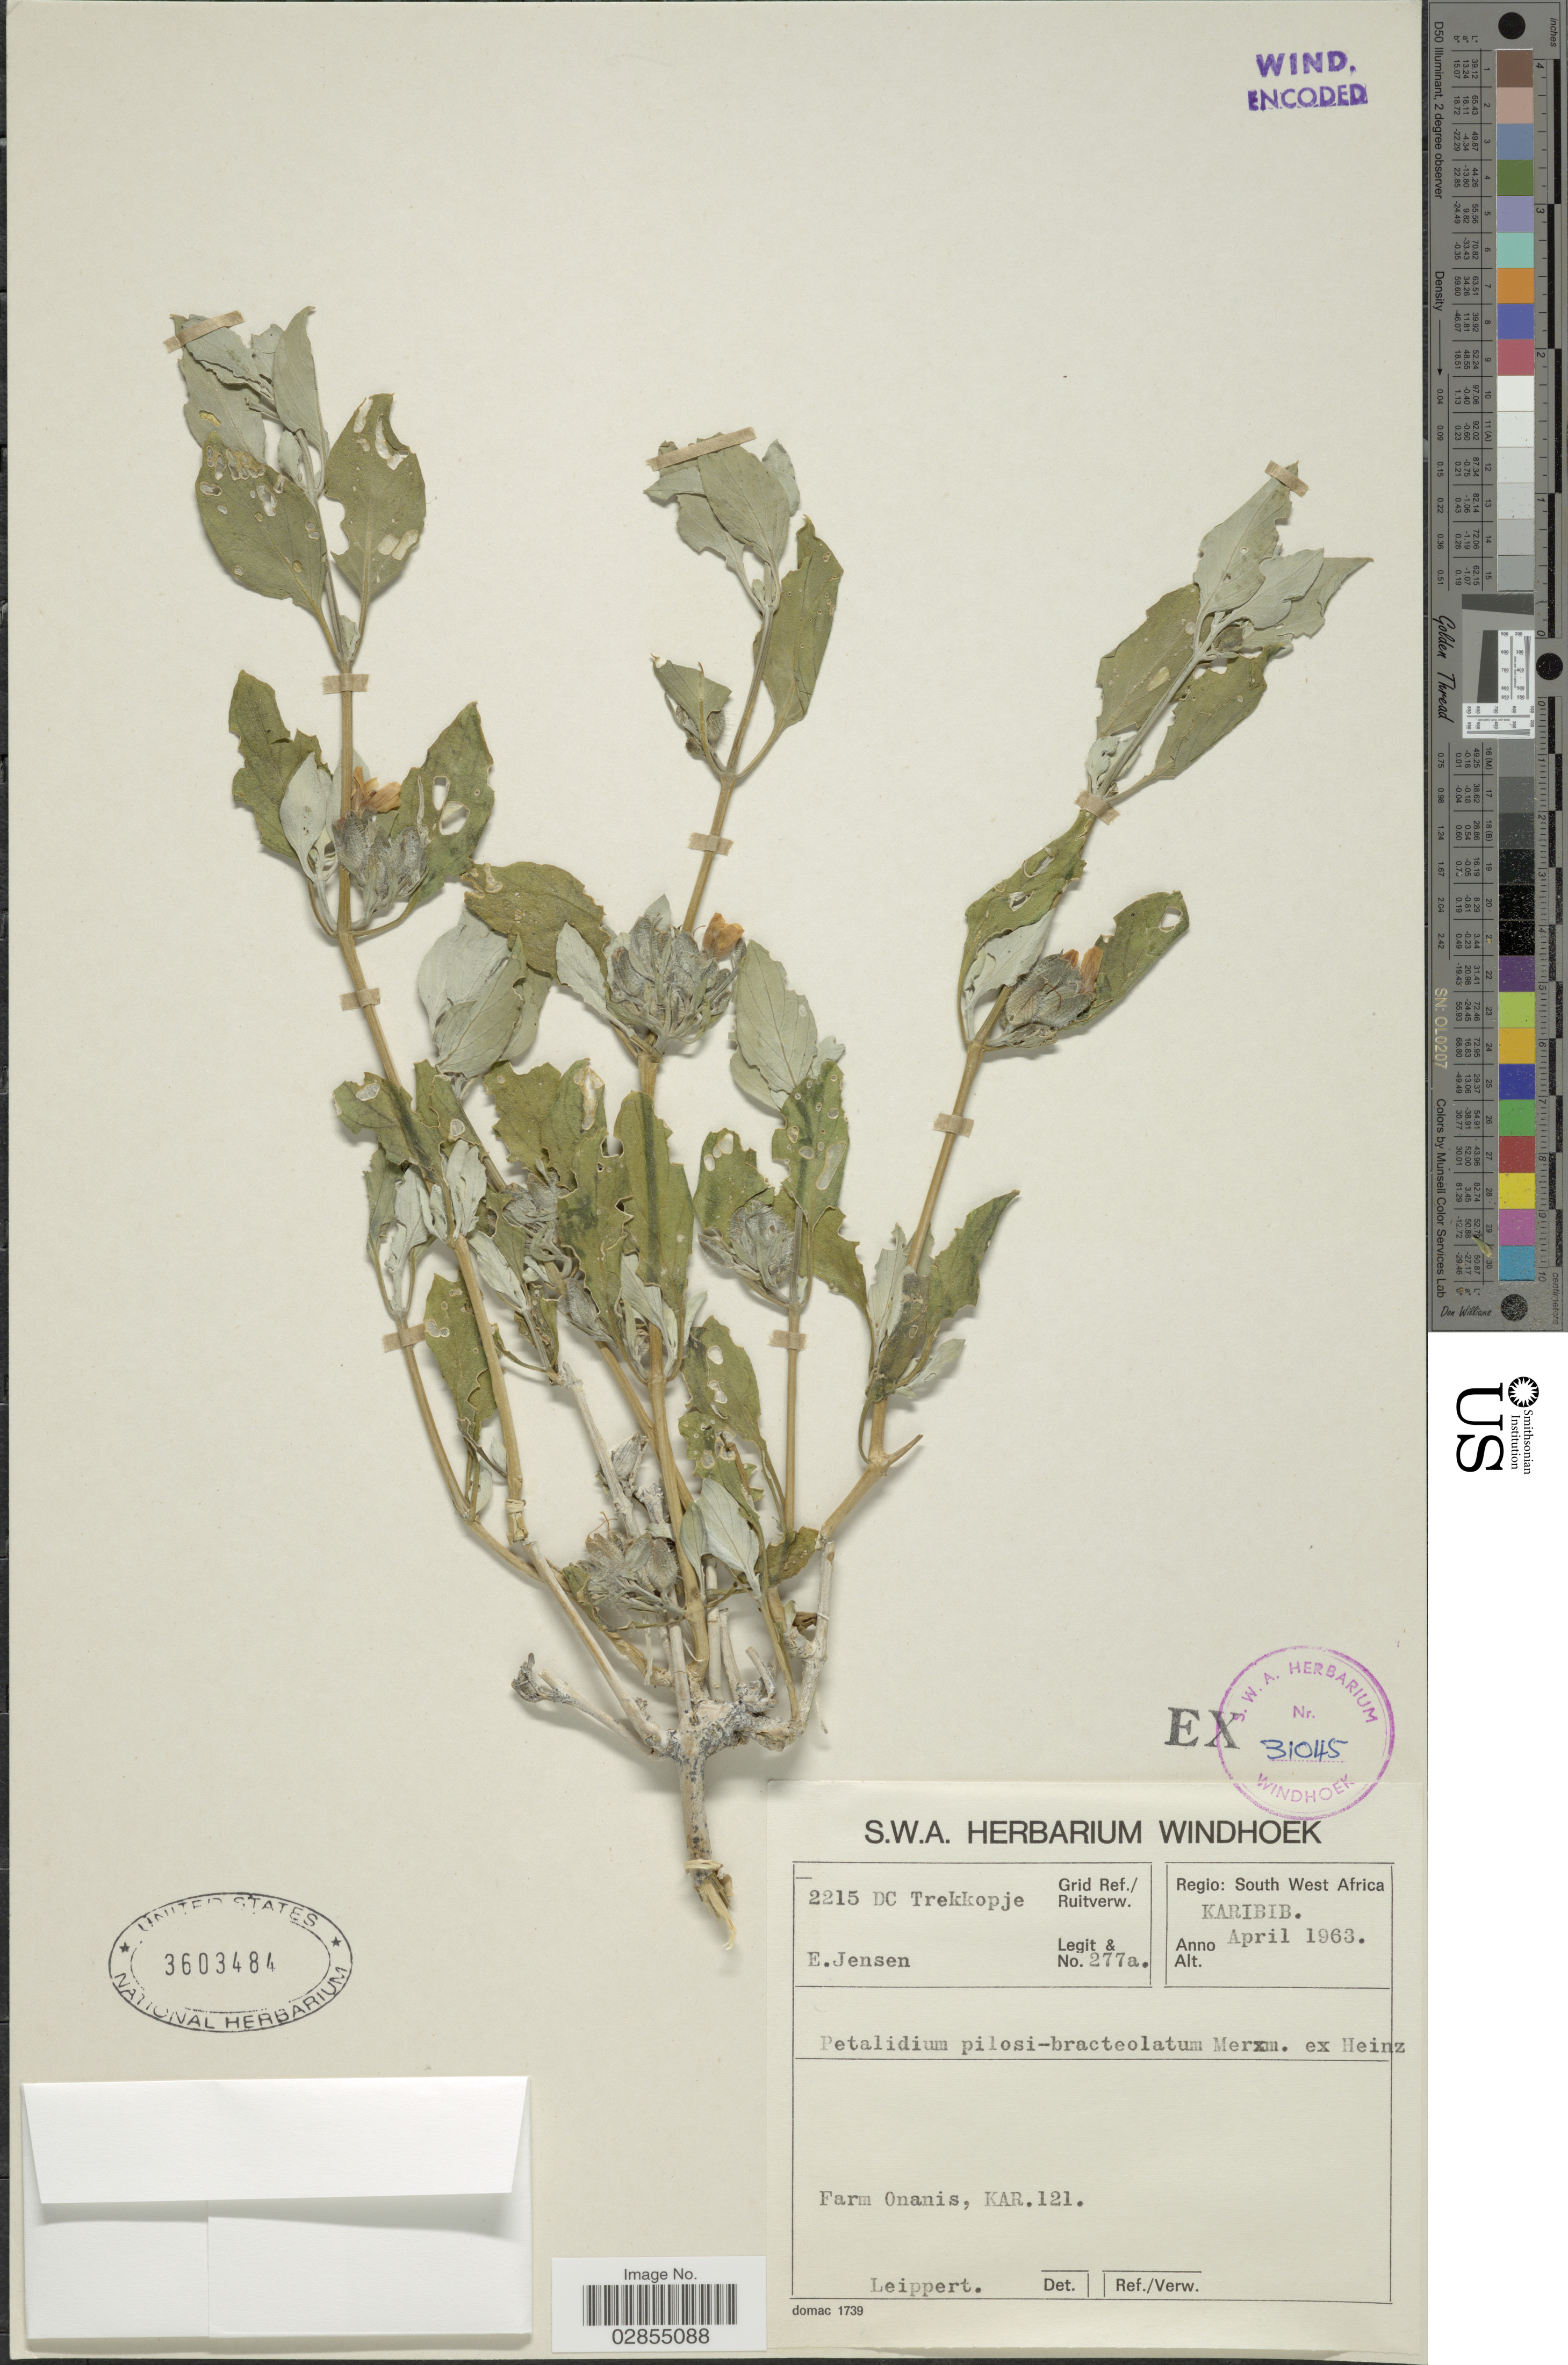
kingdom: Plantae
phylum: Tracheophyta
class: Magnoliopsida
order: Lamiales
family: Acanthaceae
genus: Petalidium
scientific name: Petalidium pilosi-bracteolatum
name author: Merxm. & R.W. Haines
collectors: E. Jensen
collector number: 277a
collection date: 1963-04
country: Namibia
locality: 2215 DC Trekkopje, Regio South West Africa, Karibib, Farm Onanis, Kar. 121.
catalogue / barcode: US 3603484